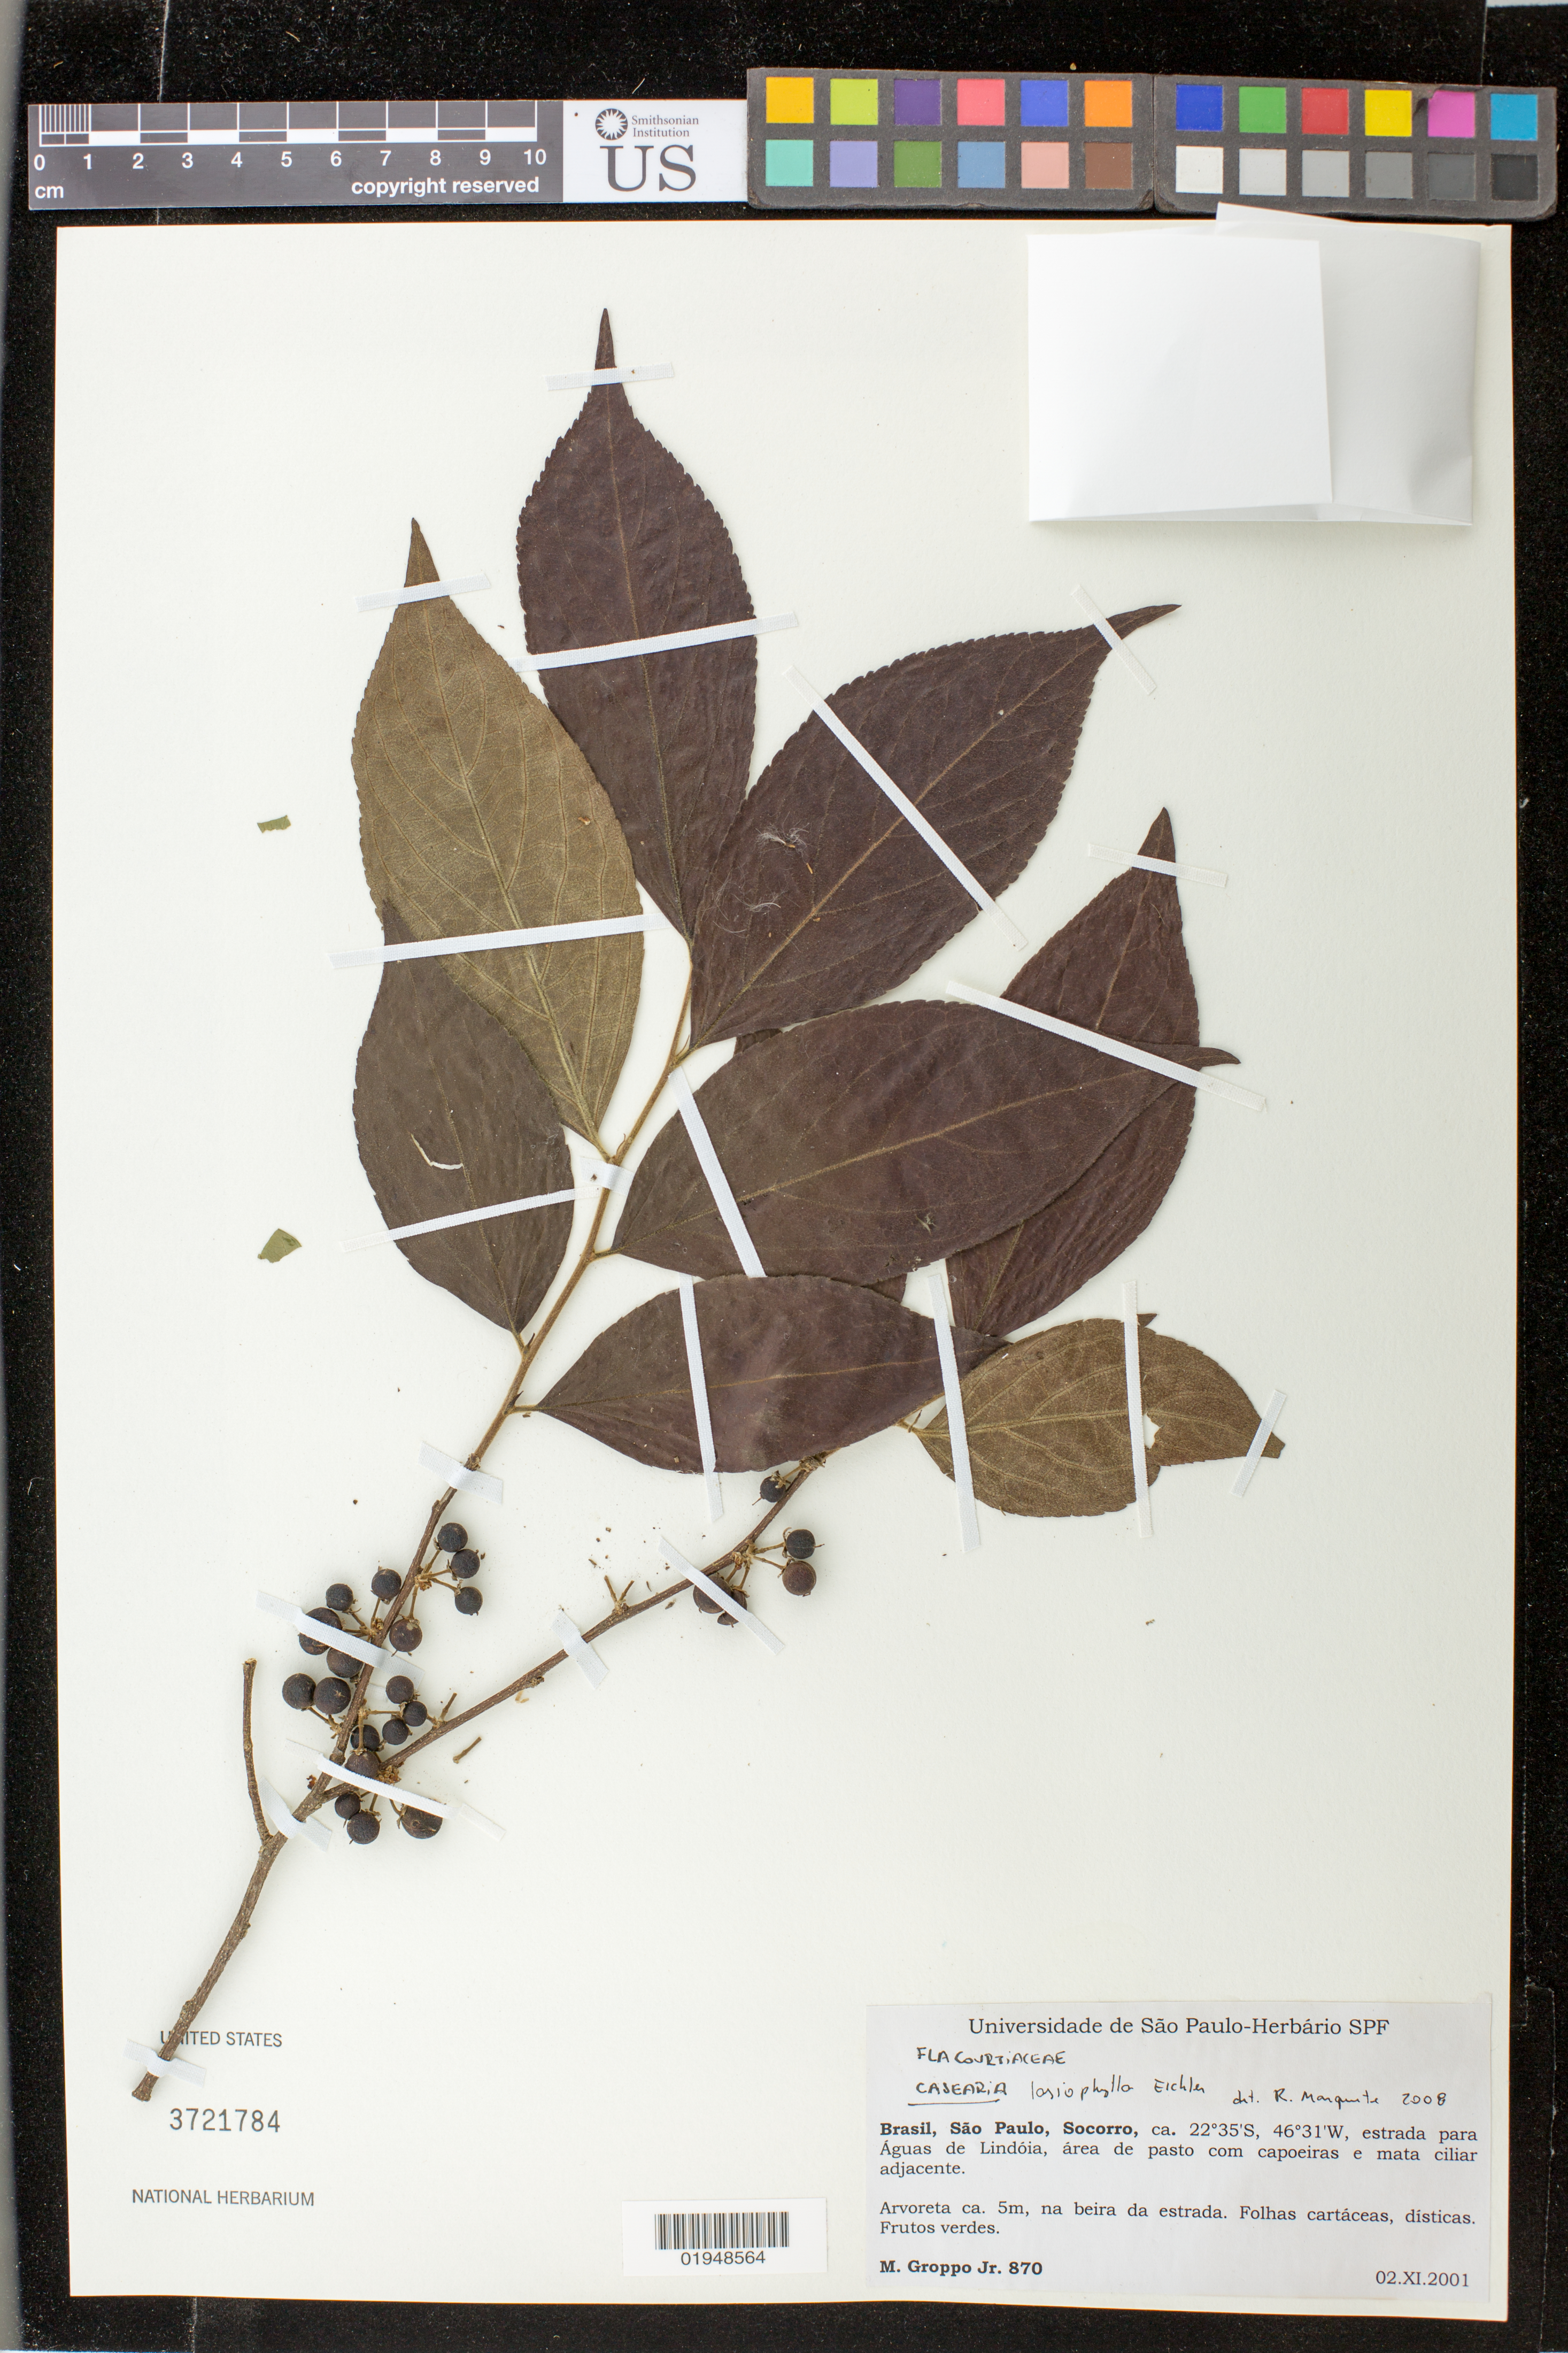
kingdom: Plantae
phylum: Tracheophyta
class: Magnoliopsida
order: Malpighiales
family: Salicaceae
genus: Casearia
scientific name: Casearia lasiophylla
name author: Eichler in Mart.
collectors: M. Groppo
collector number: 870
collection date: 2001-11-02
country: Brazil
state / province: São Paulo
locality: Socorro, estrada para Aguas de Lindoia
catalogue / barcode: US 3721784